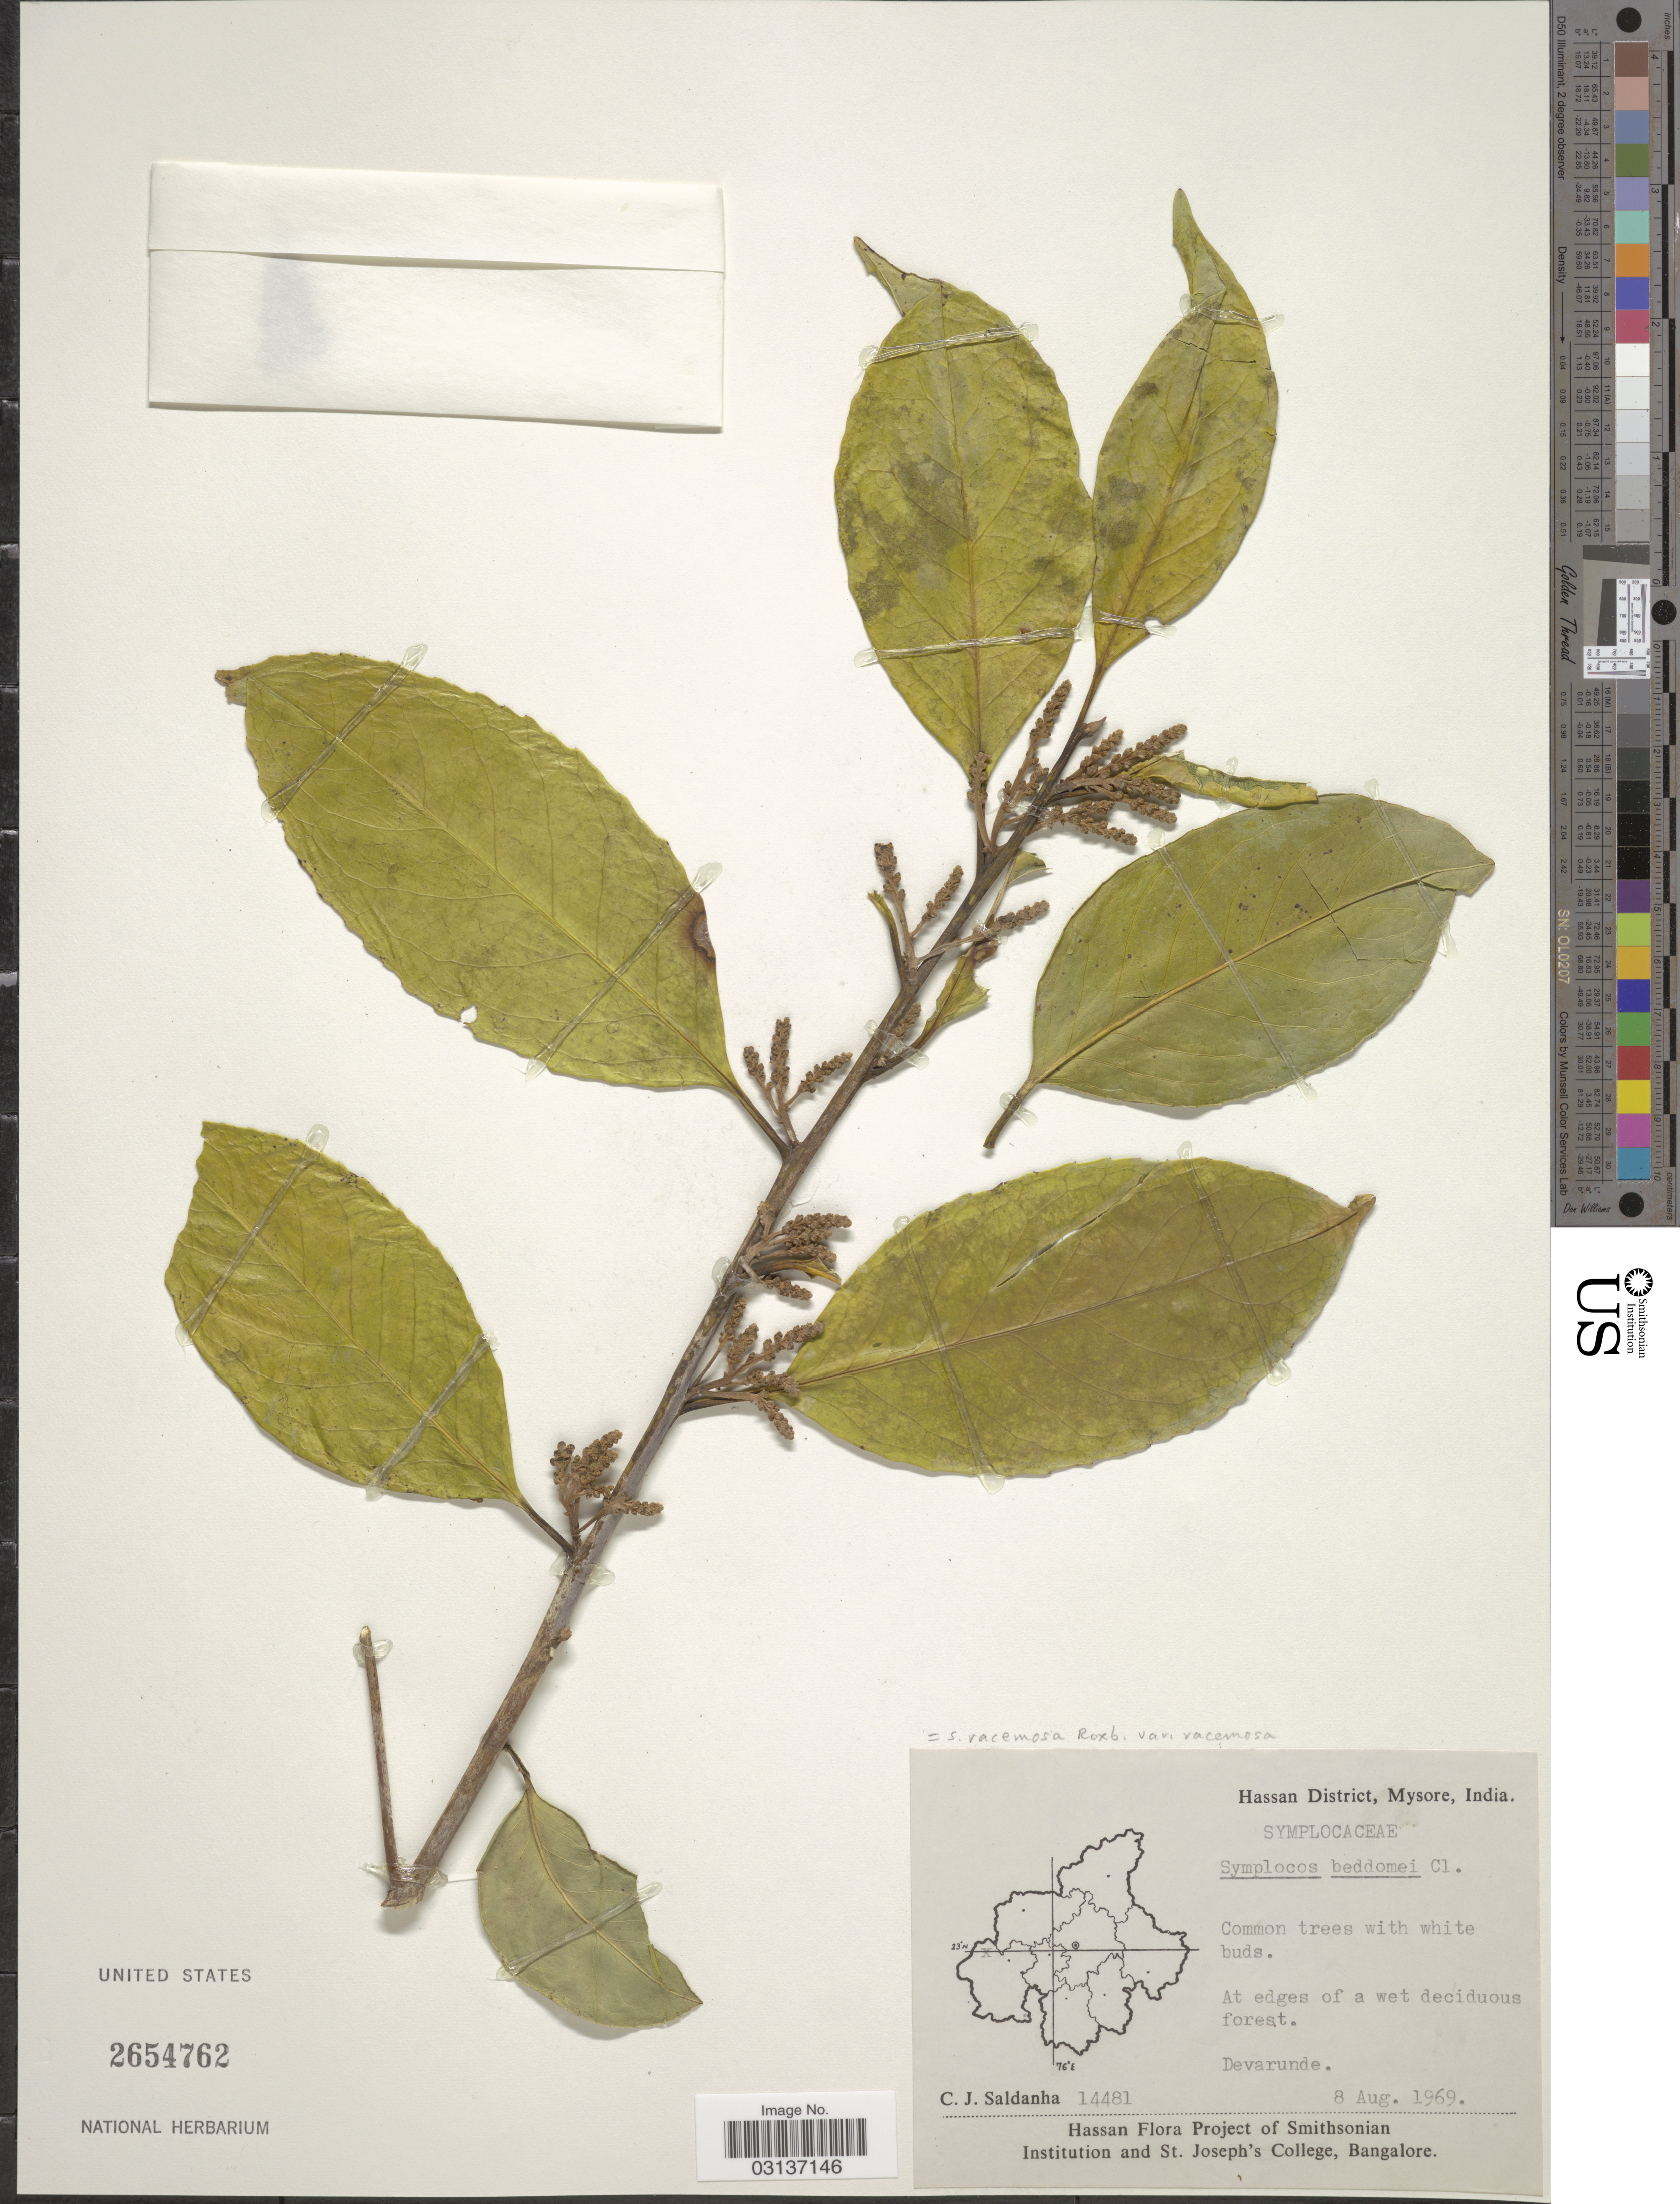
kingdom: Plantae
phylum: Tracheophyta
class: Magnoliopsida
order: Ericales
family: Symplocaceae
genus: Symplocos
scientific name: Symplocos racemosa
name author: Roxb.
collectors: C. J. Saldanha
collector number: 14481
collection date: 1969-08-08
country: India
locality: Hassan District, Mysore. Devarunde.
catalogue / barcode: US 2654762